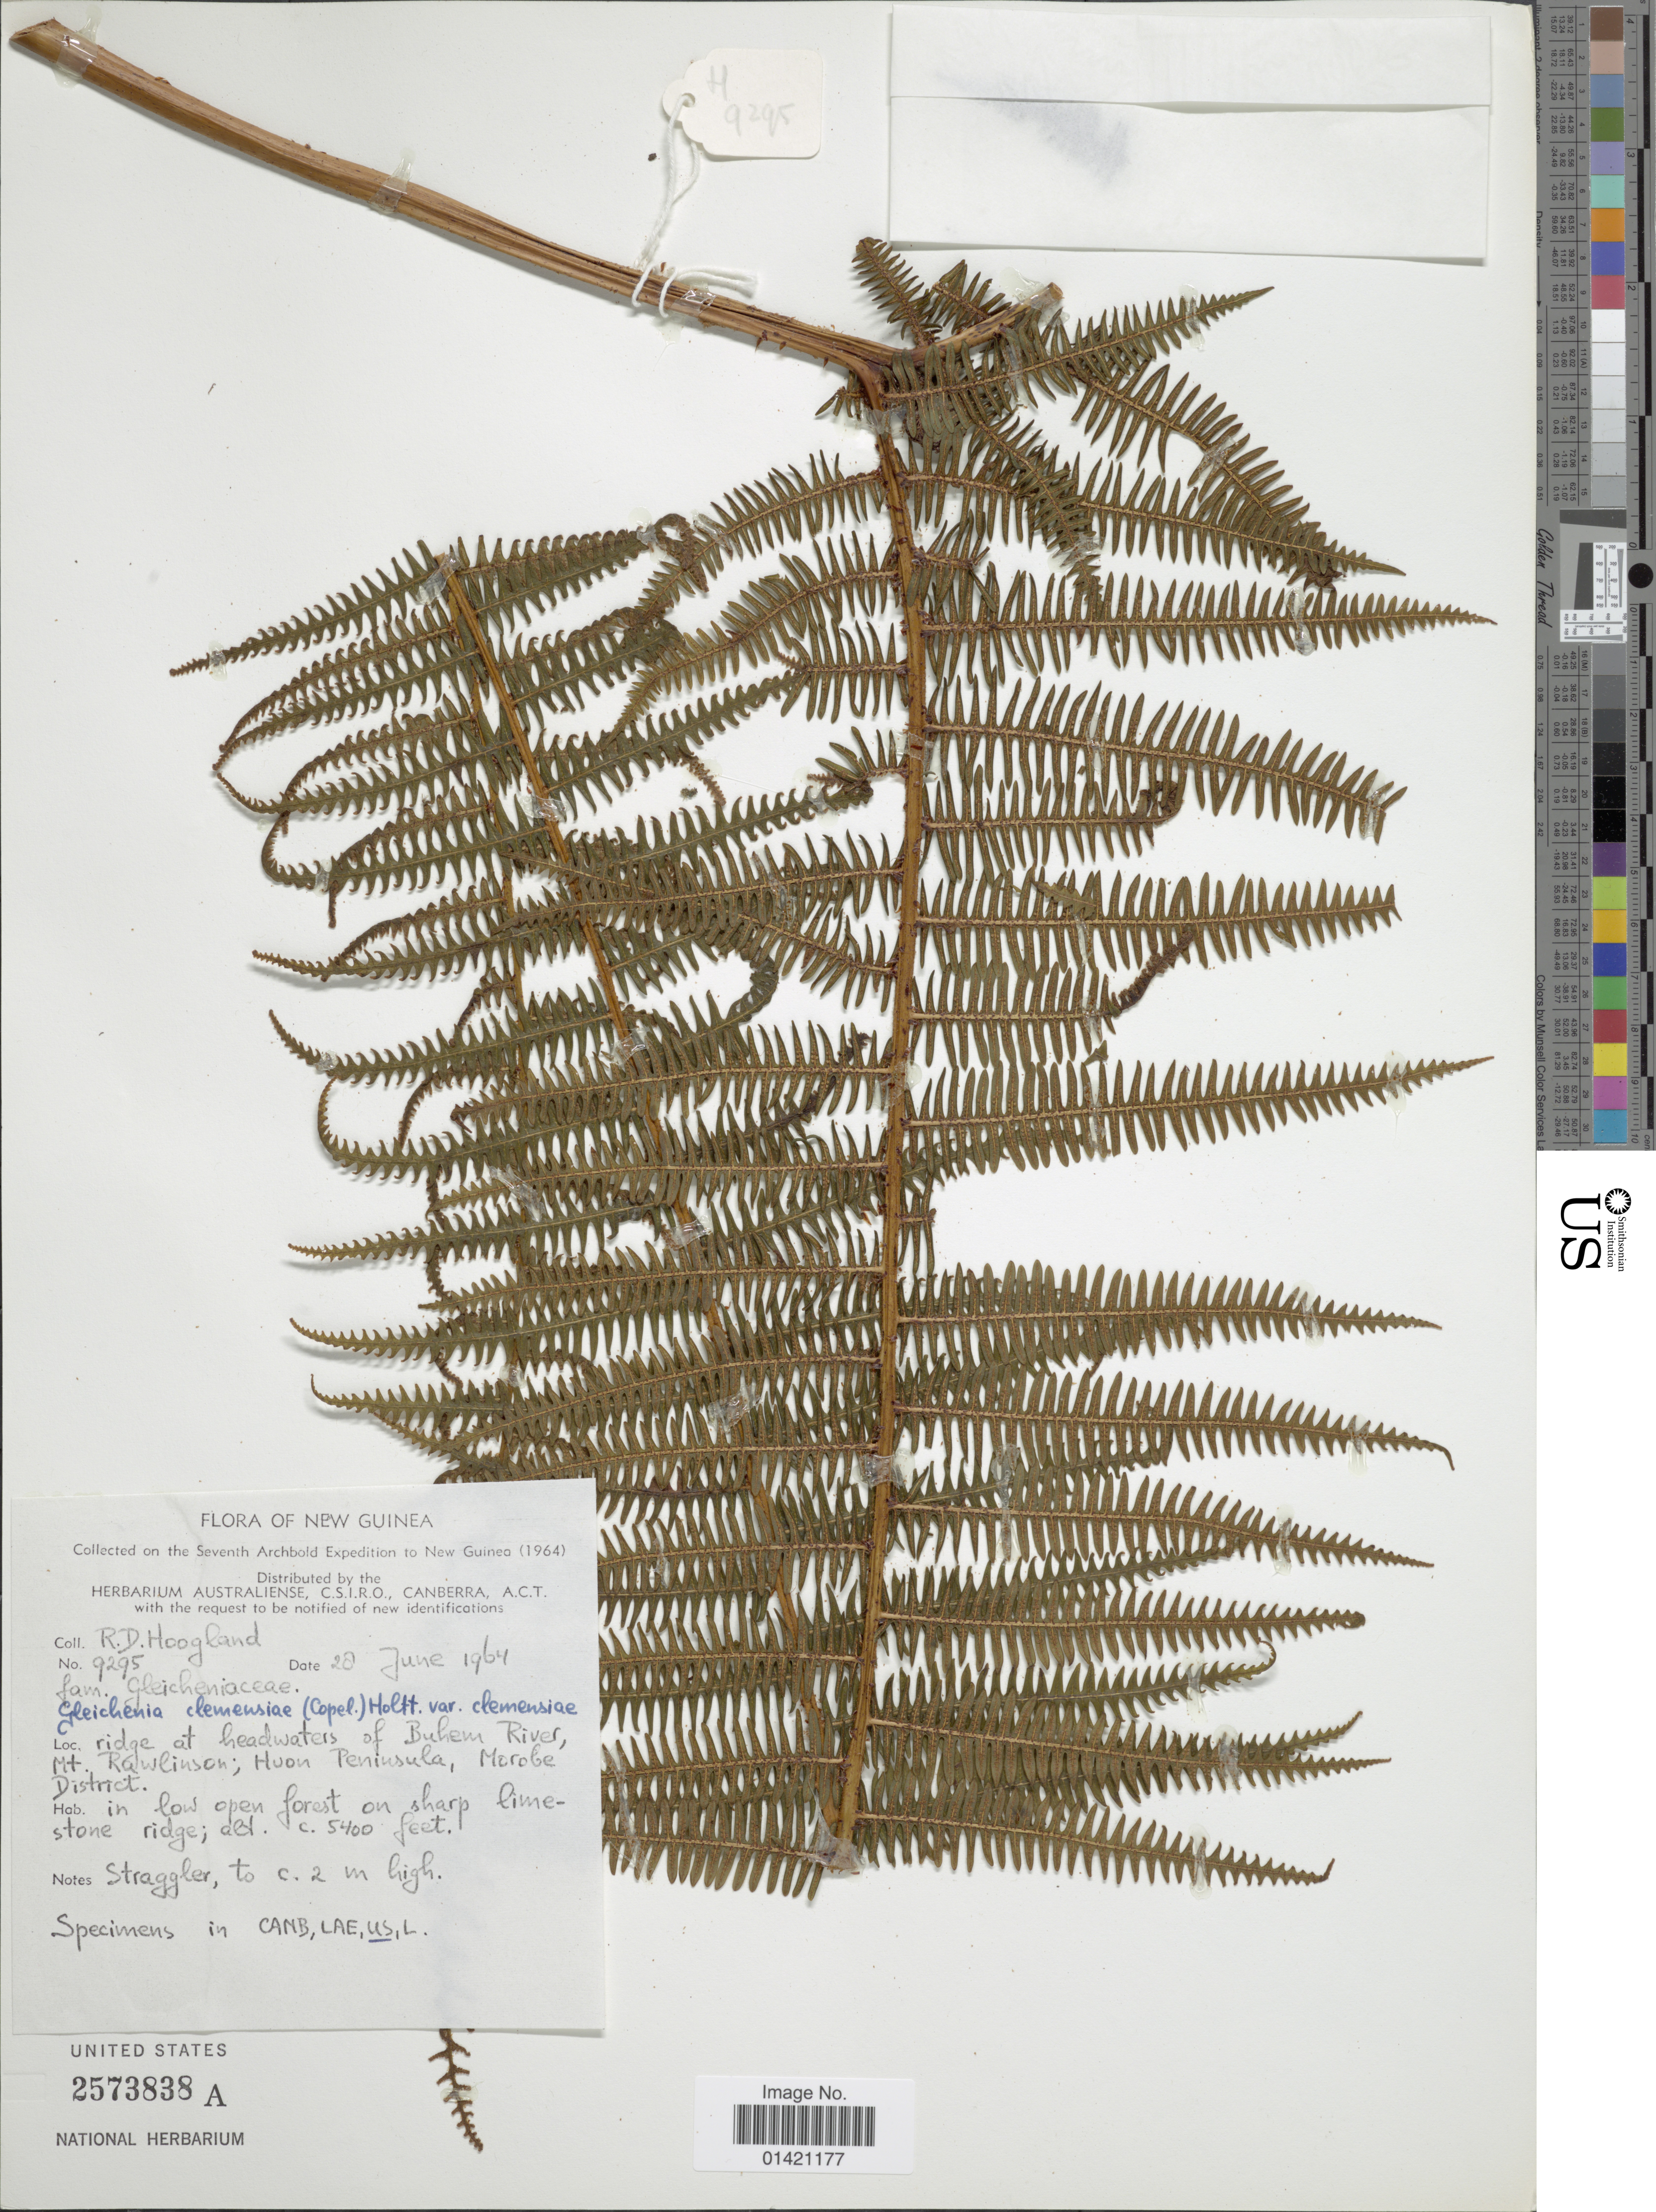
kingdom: Plantae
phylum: Tracheophyta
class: Polypodiopsida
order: Gleicheniales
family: Gleicheniaceae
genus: Diplopterygium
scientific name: Diplopterygium clemensiae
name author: (Copel.) Parris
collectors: R. D. Hoogland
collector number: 9295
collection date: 1964-06-28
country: Papua New Guinea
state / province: Morobe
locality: Ridge at headwaters of Buhem River, Mt. Rawlinson; Huon Peninsula, Morobe District.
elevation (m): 1646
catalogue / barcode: US 2573838